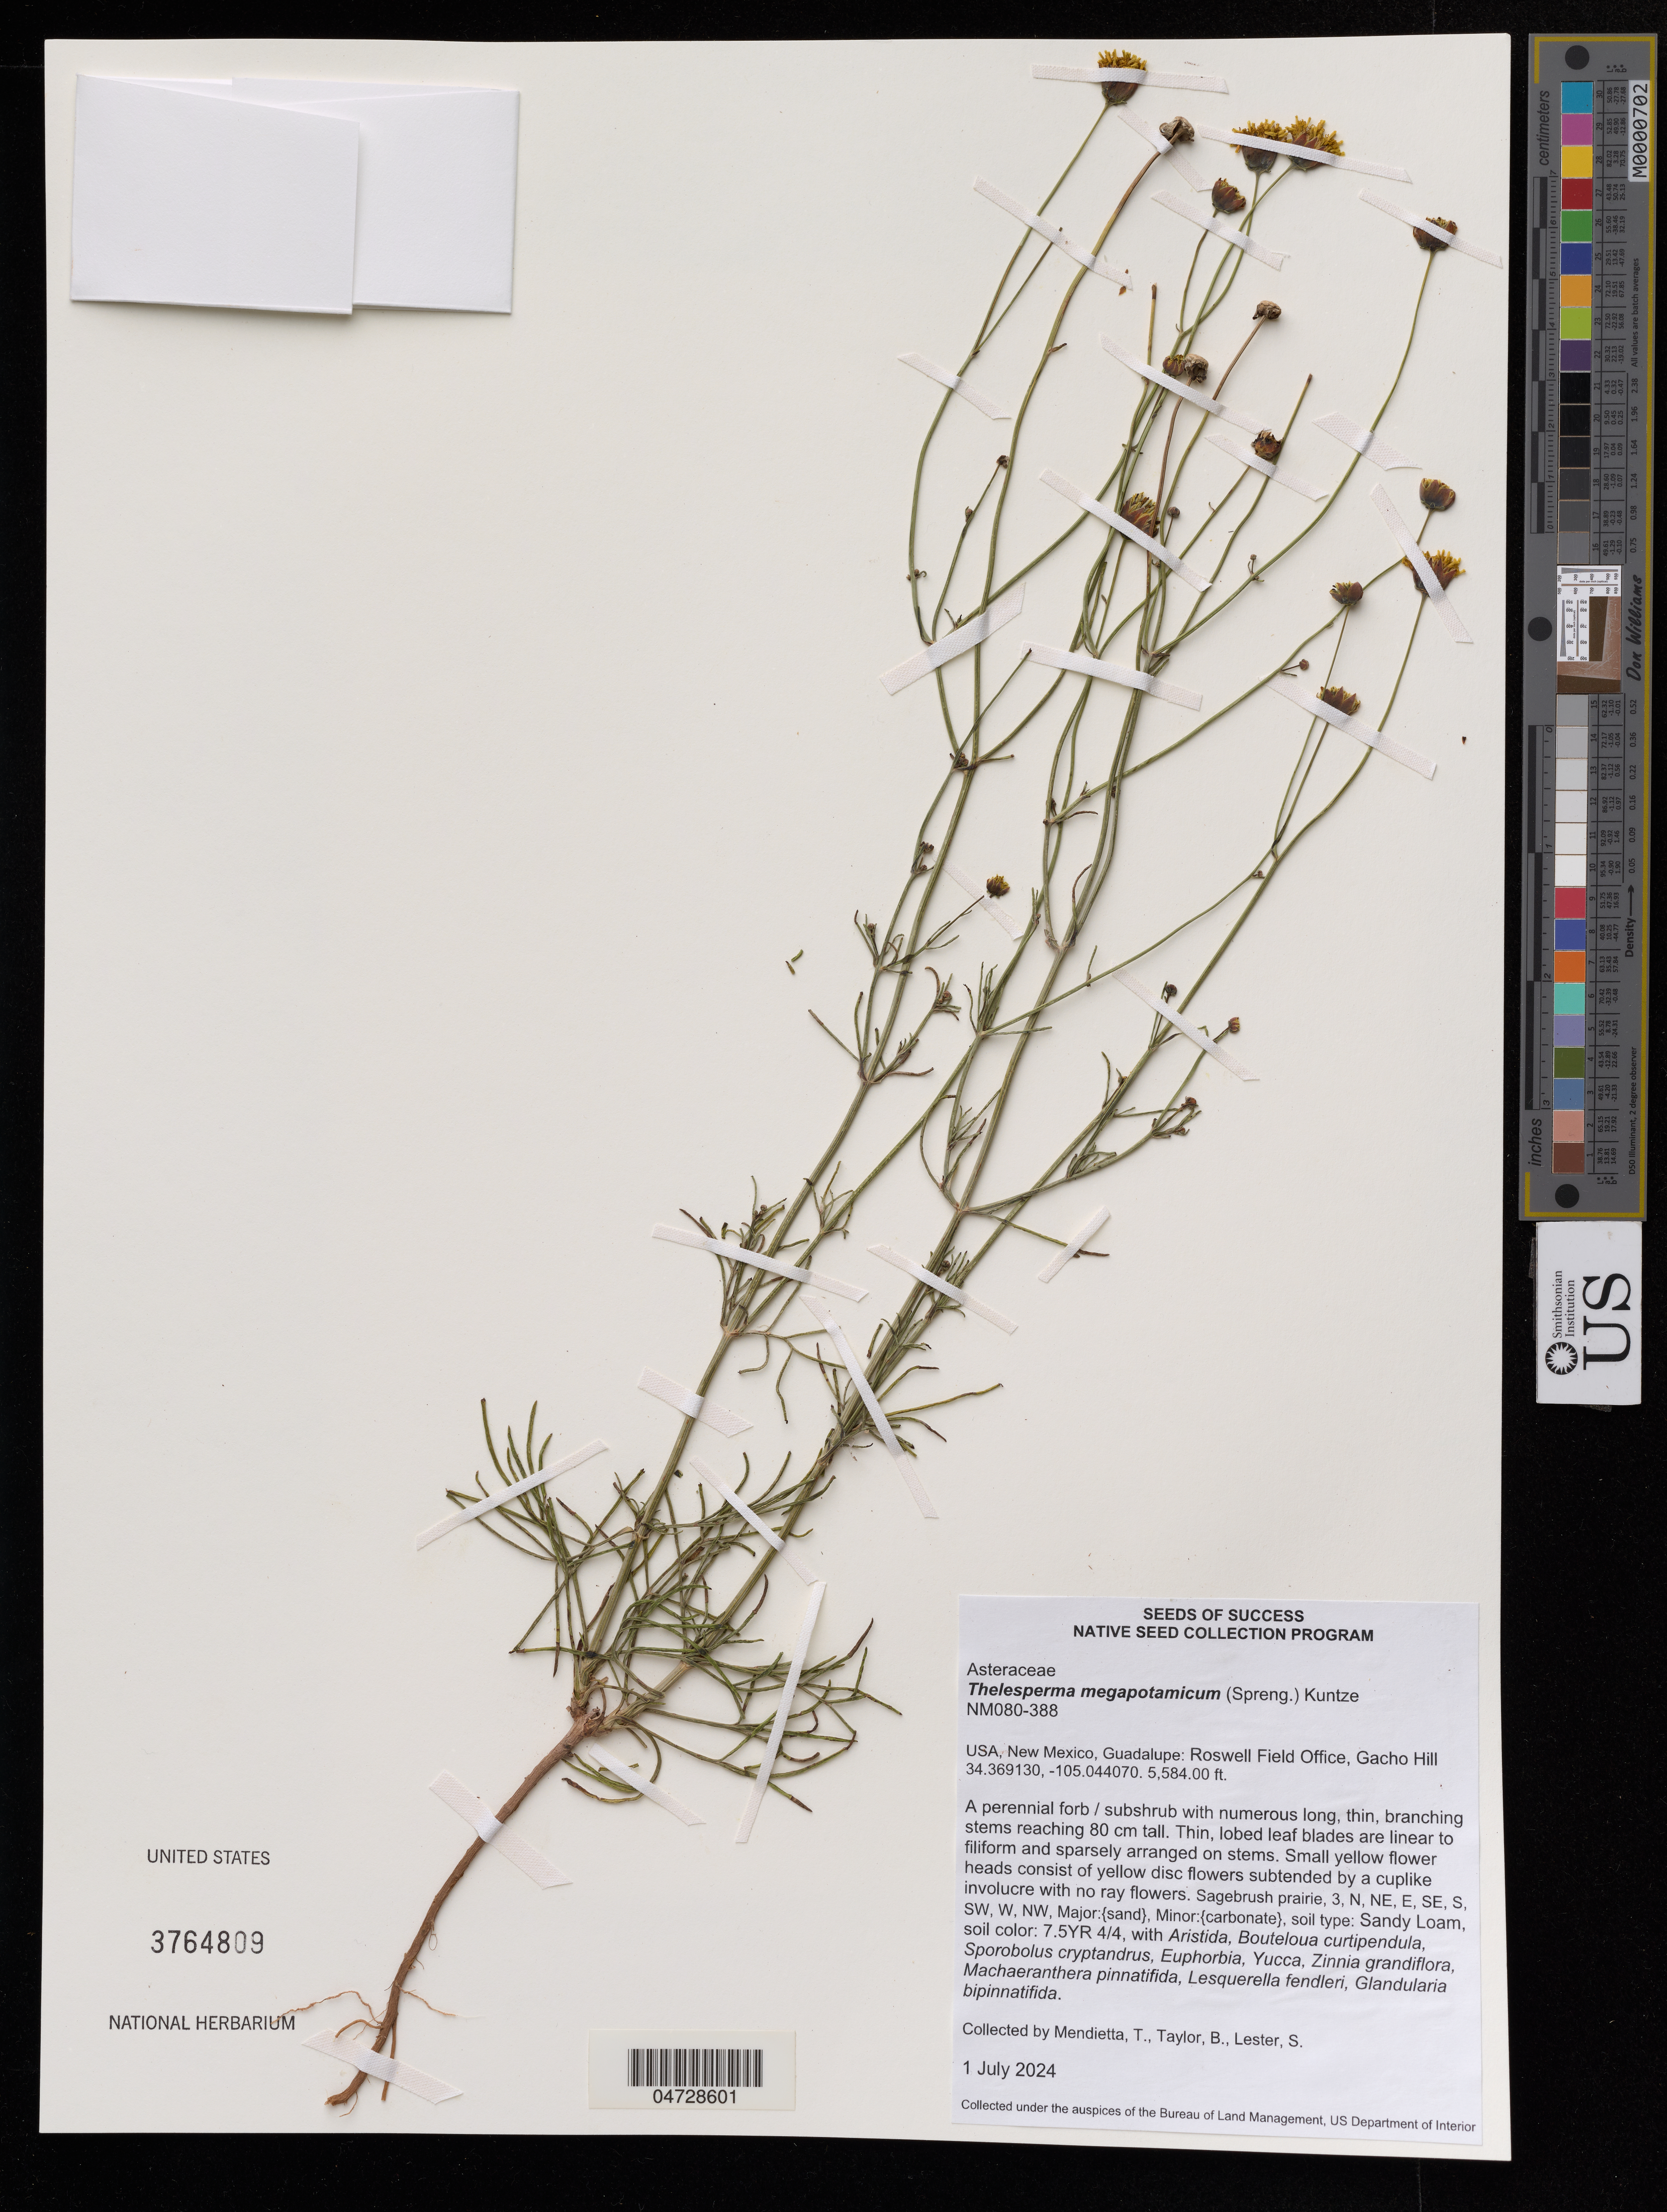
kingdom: Plantae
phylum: Tracheophyta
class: Magnoliopsida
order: Asterales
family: Asteraceae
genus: Thelesperma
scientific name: Thelesperma megapotamicum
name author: (Spreng.) Herter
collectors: T. Mendietta & B. Taylor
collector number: NM080-388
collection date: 2024-07-01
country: United States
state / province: New Mexico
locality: Guadelupe: Roswell Field Office, Gacho Hill.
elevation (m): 1702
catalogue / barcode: US 3764809